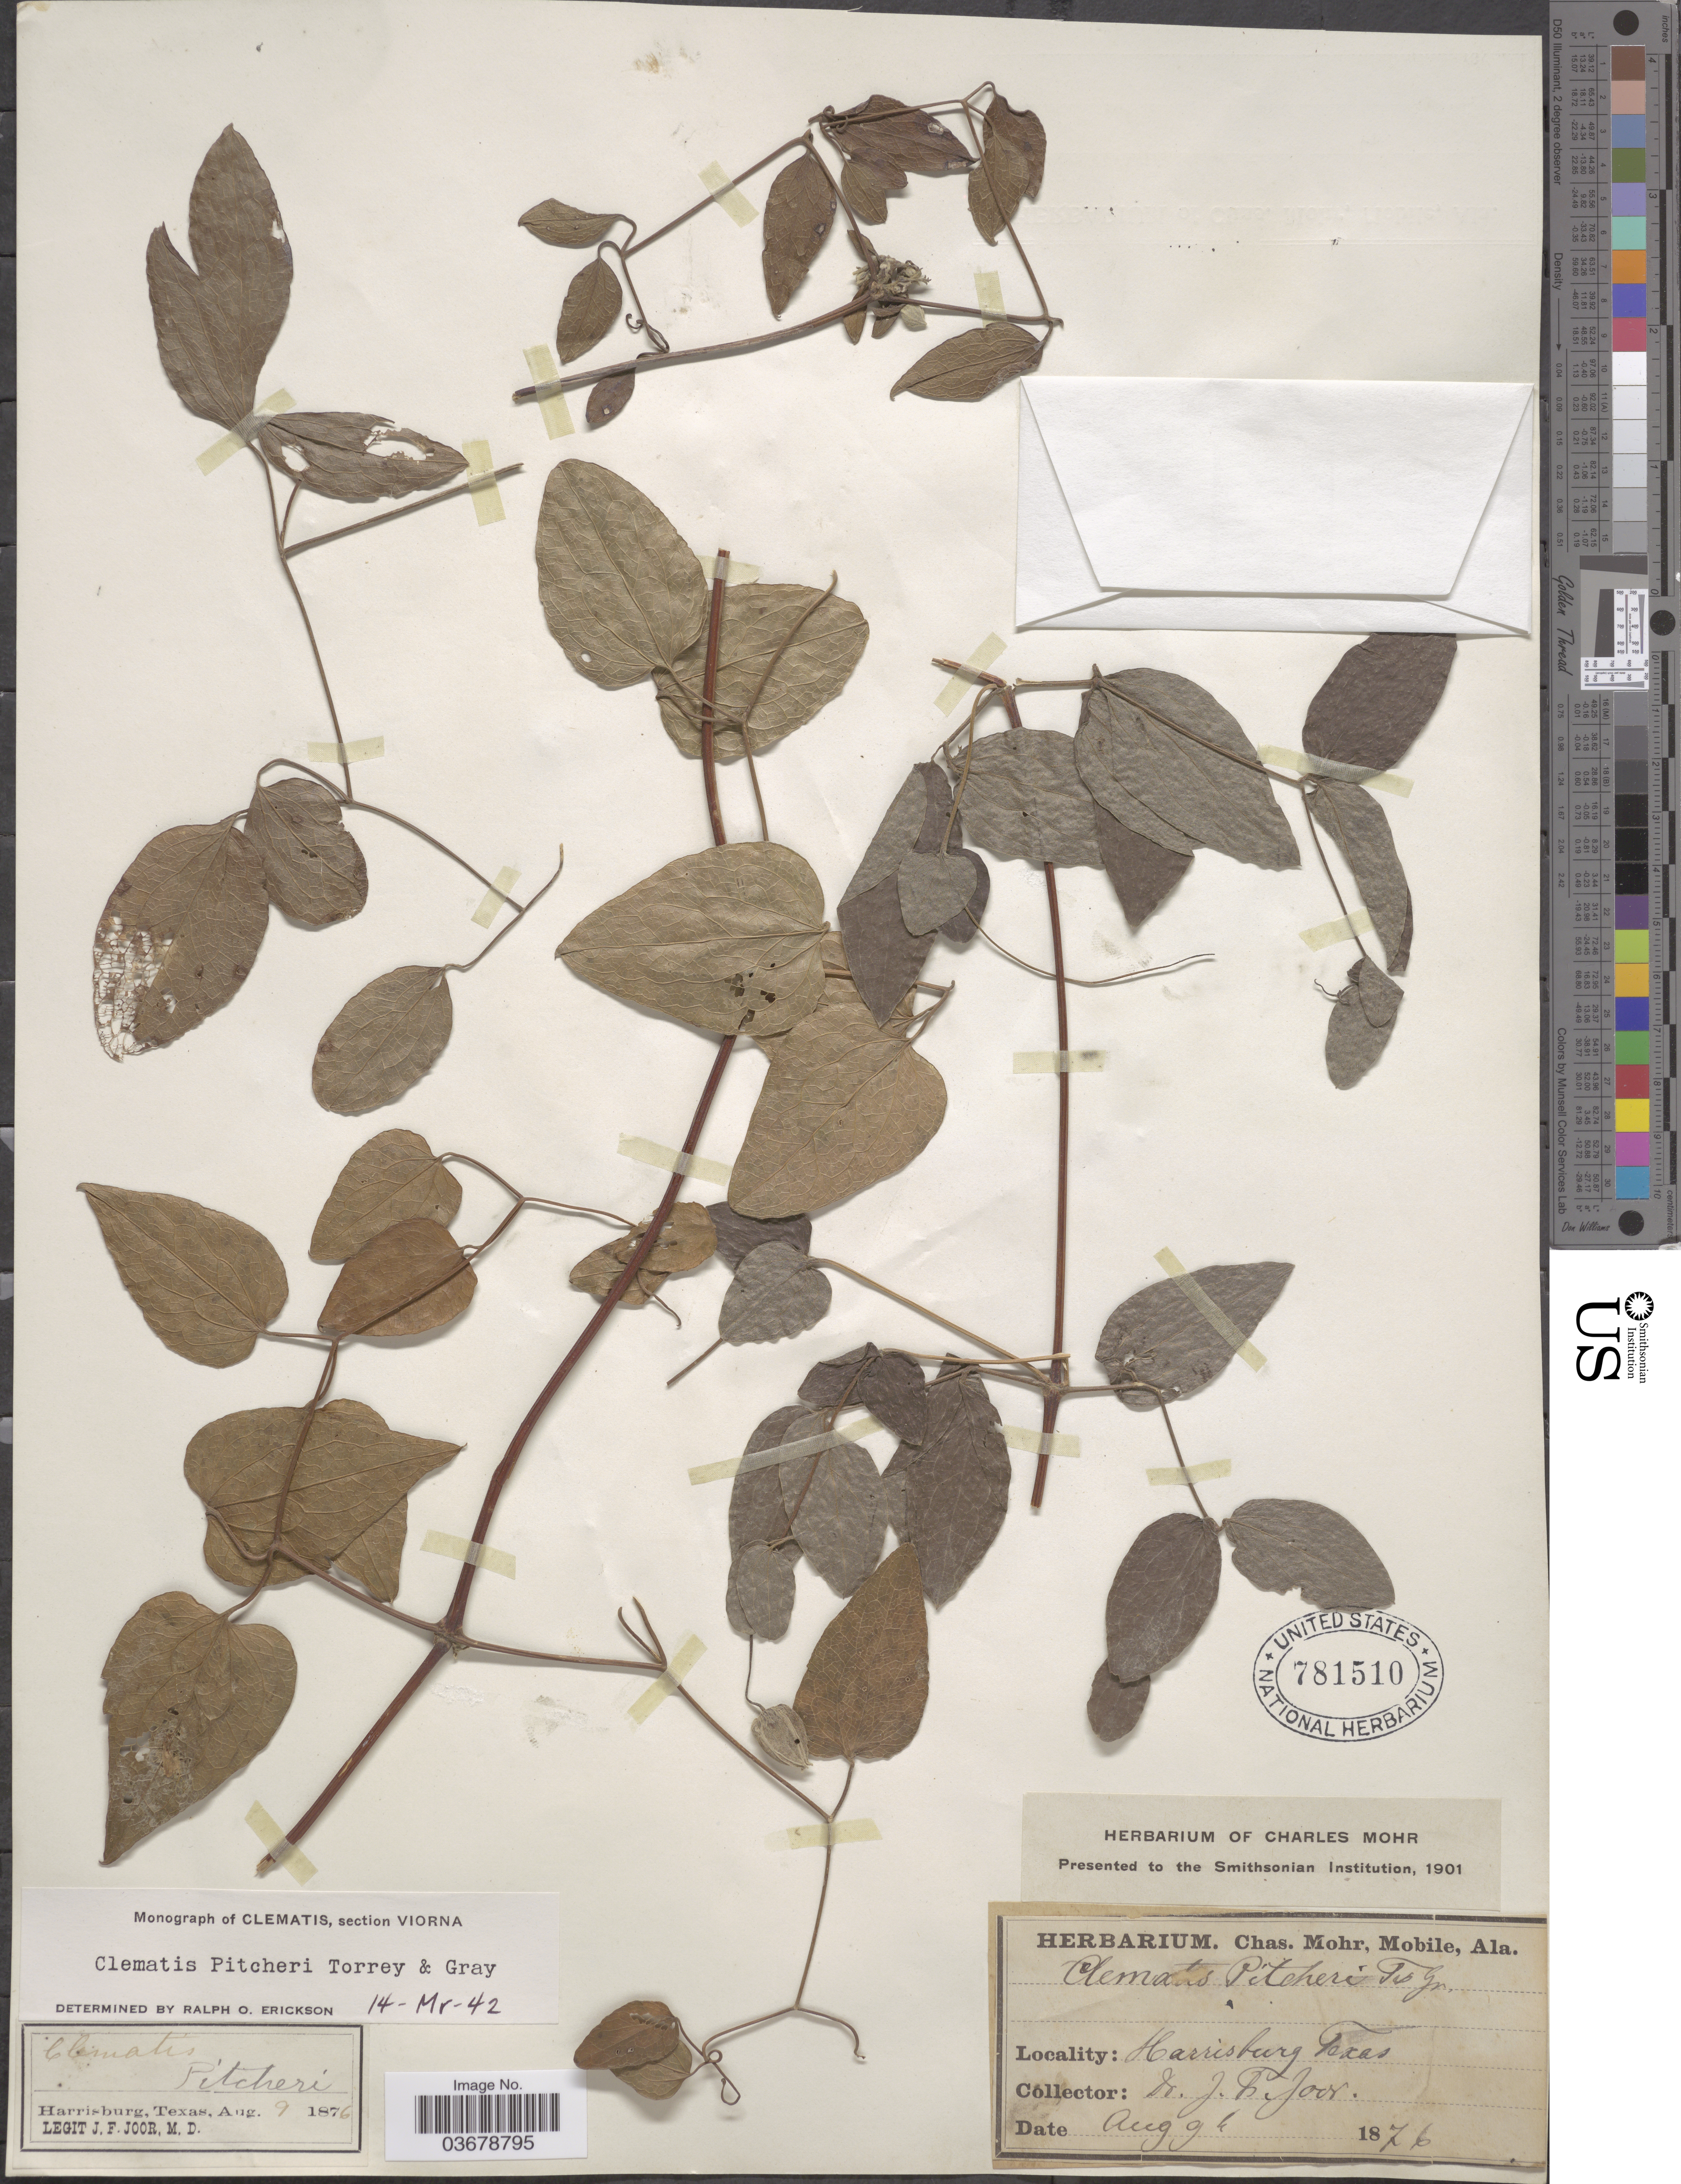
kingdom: Plantae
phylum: Tracheophyta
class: Magnoliopsida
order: Ranunculales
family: Ranunculaceae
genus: Clematis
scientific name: Clematis viorna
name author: L.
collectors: J. F. Joor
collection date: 1876-08-09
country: United States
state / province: Texas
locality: Harrisburg.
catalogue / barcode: US 781510